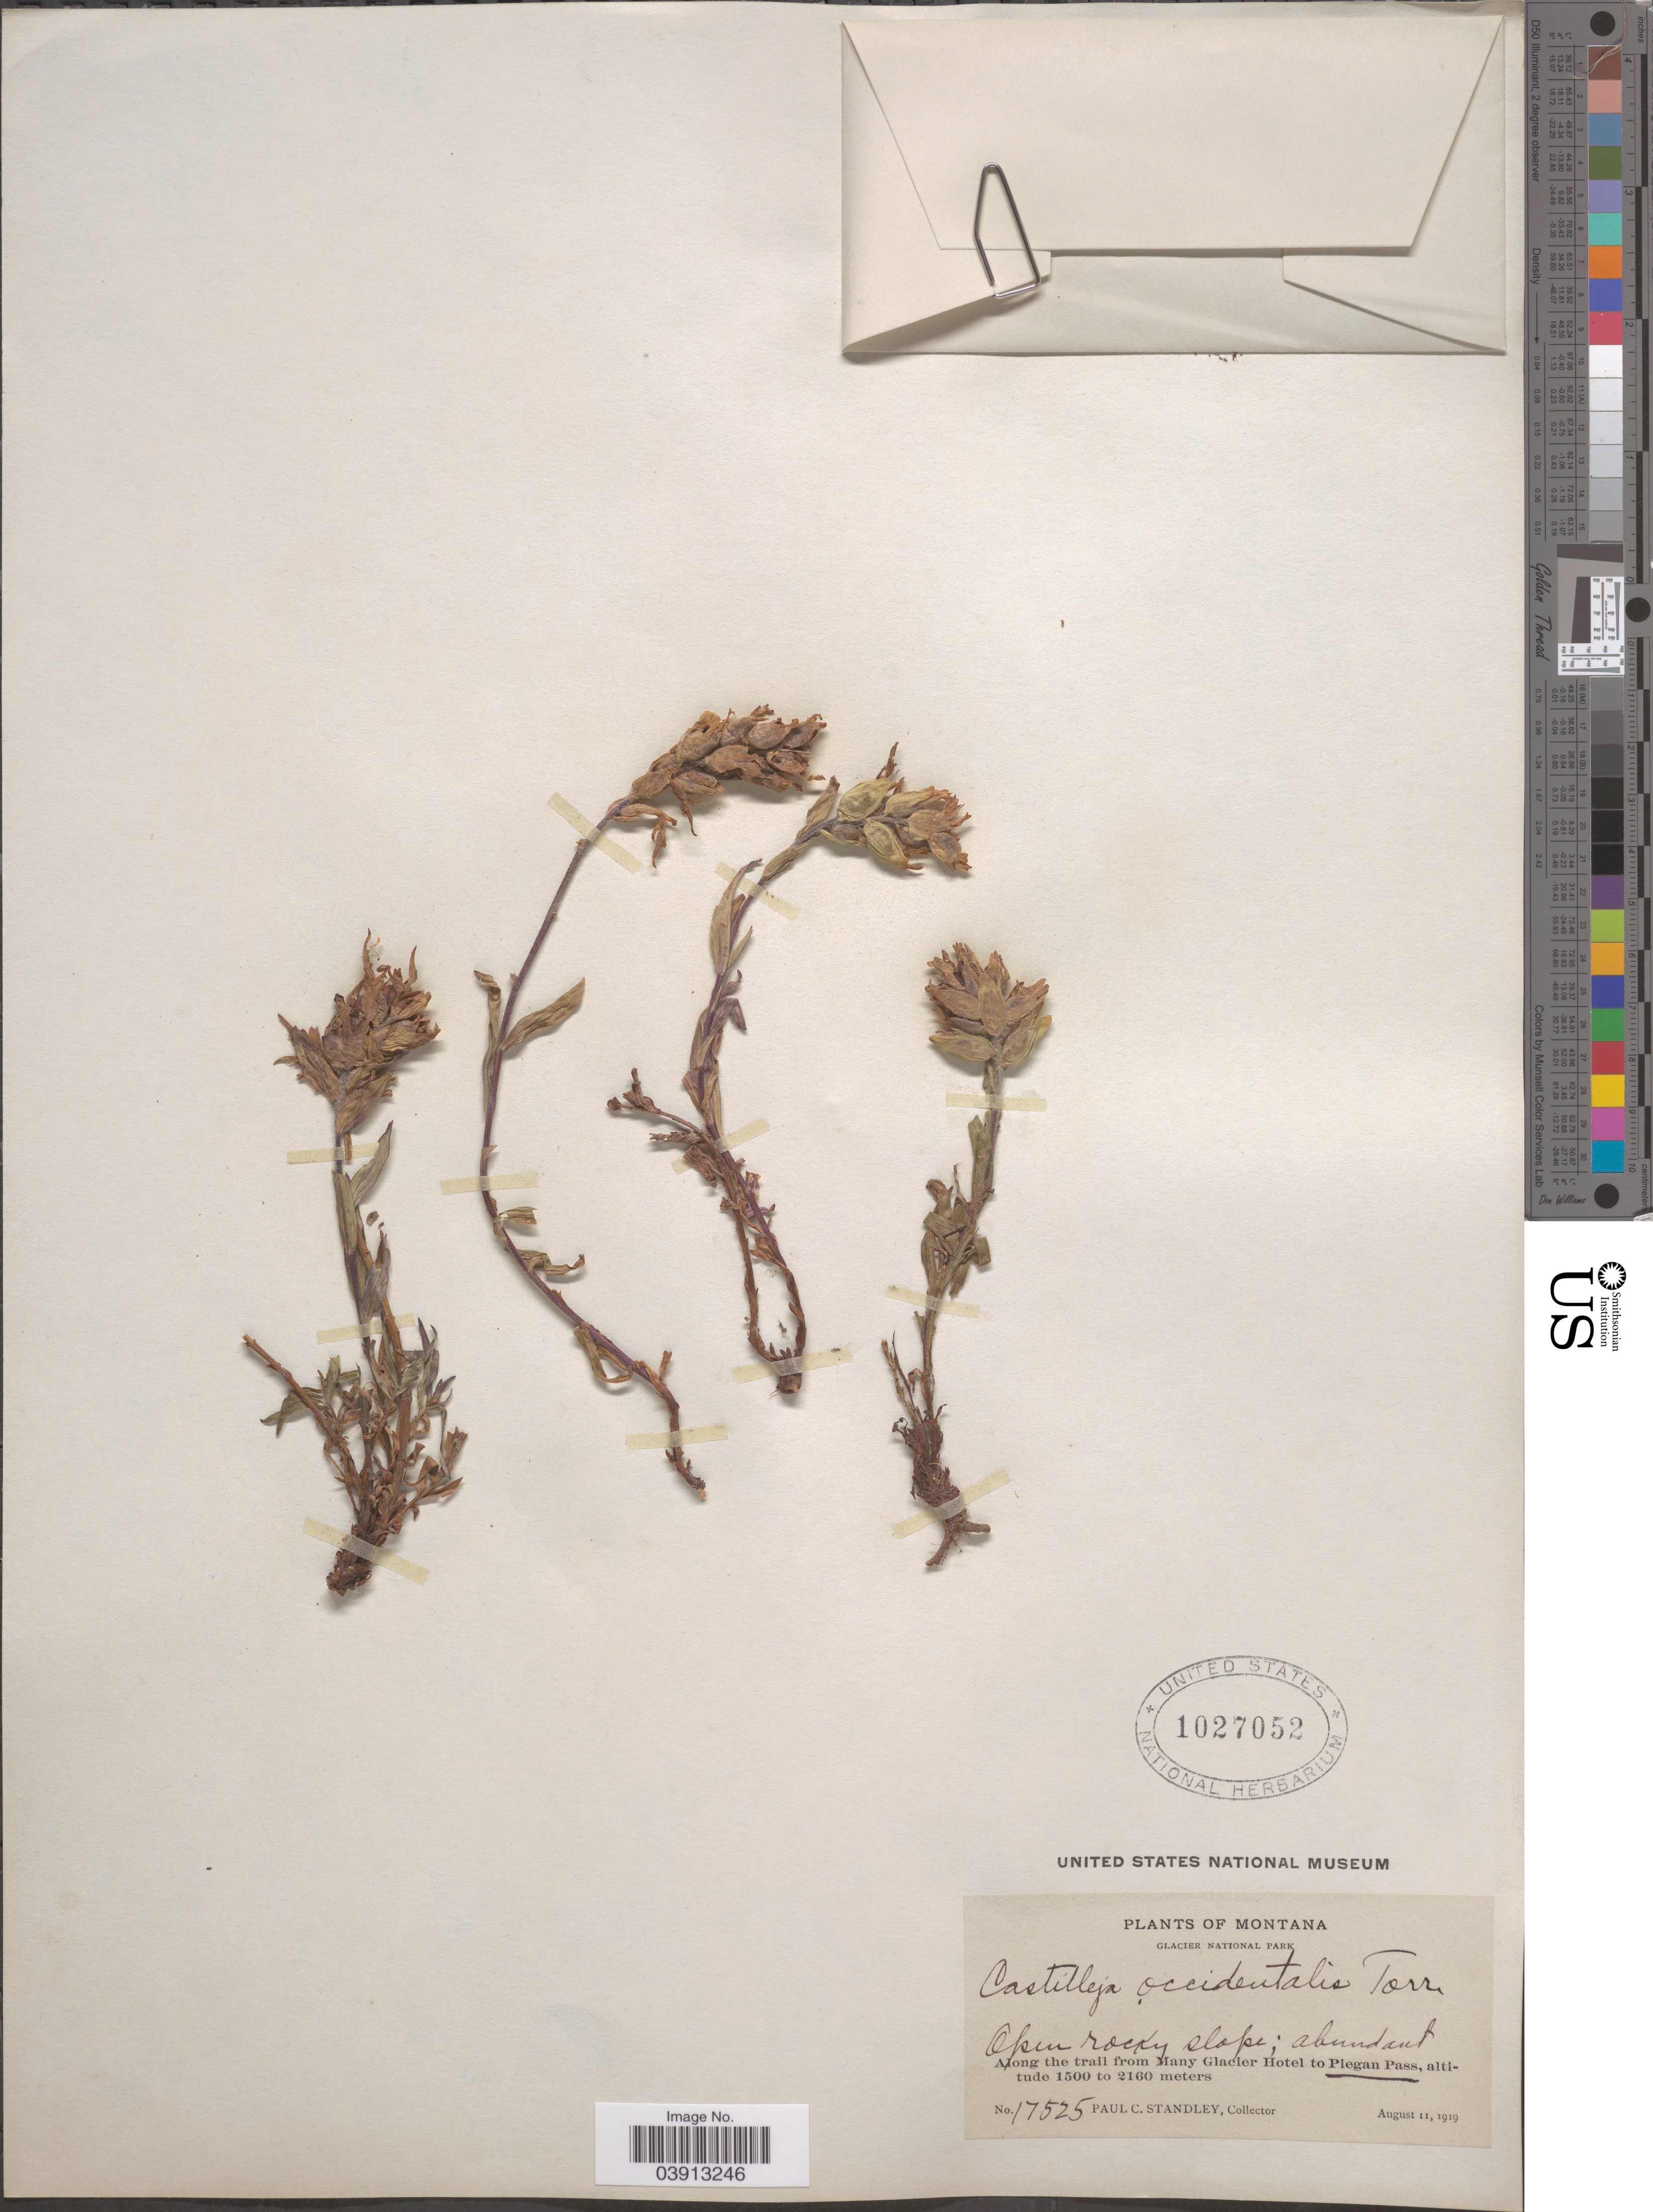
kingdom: Plantae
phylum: Tracheophyta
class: Magnoliopsida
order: Lamiales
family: Orobanchaceae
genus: Castilleja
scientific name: Castilleja occidentalis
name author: Torr.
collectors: P. C. Standley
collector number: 17525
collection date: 1919-08-11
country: United States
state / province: Montana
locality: Glacier National Park. Along the trail from Many Glacier Hotel to Piegan Pass.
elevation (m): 1500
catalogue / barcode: US 1027052